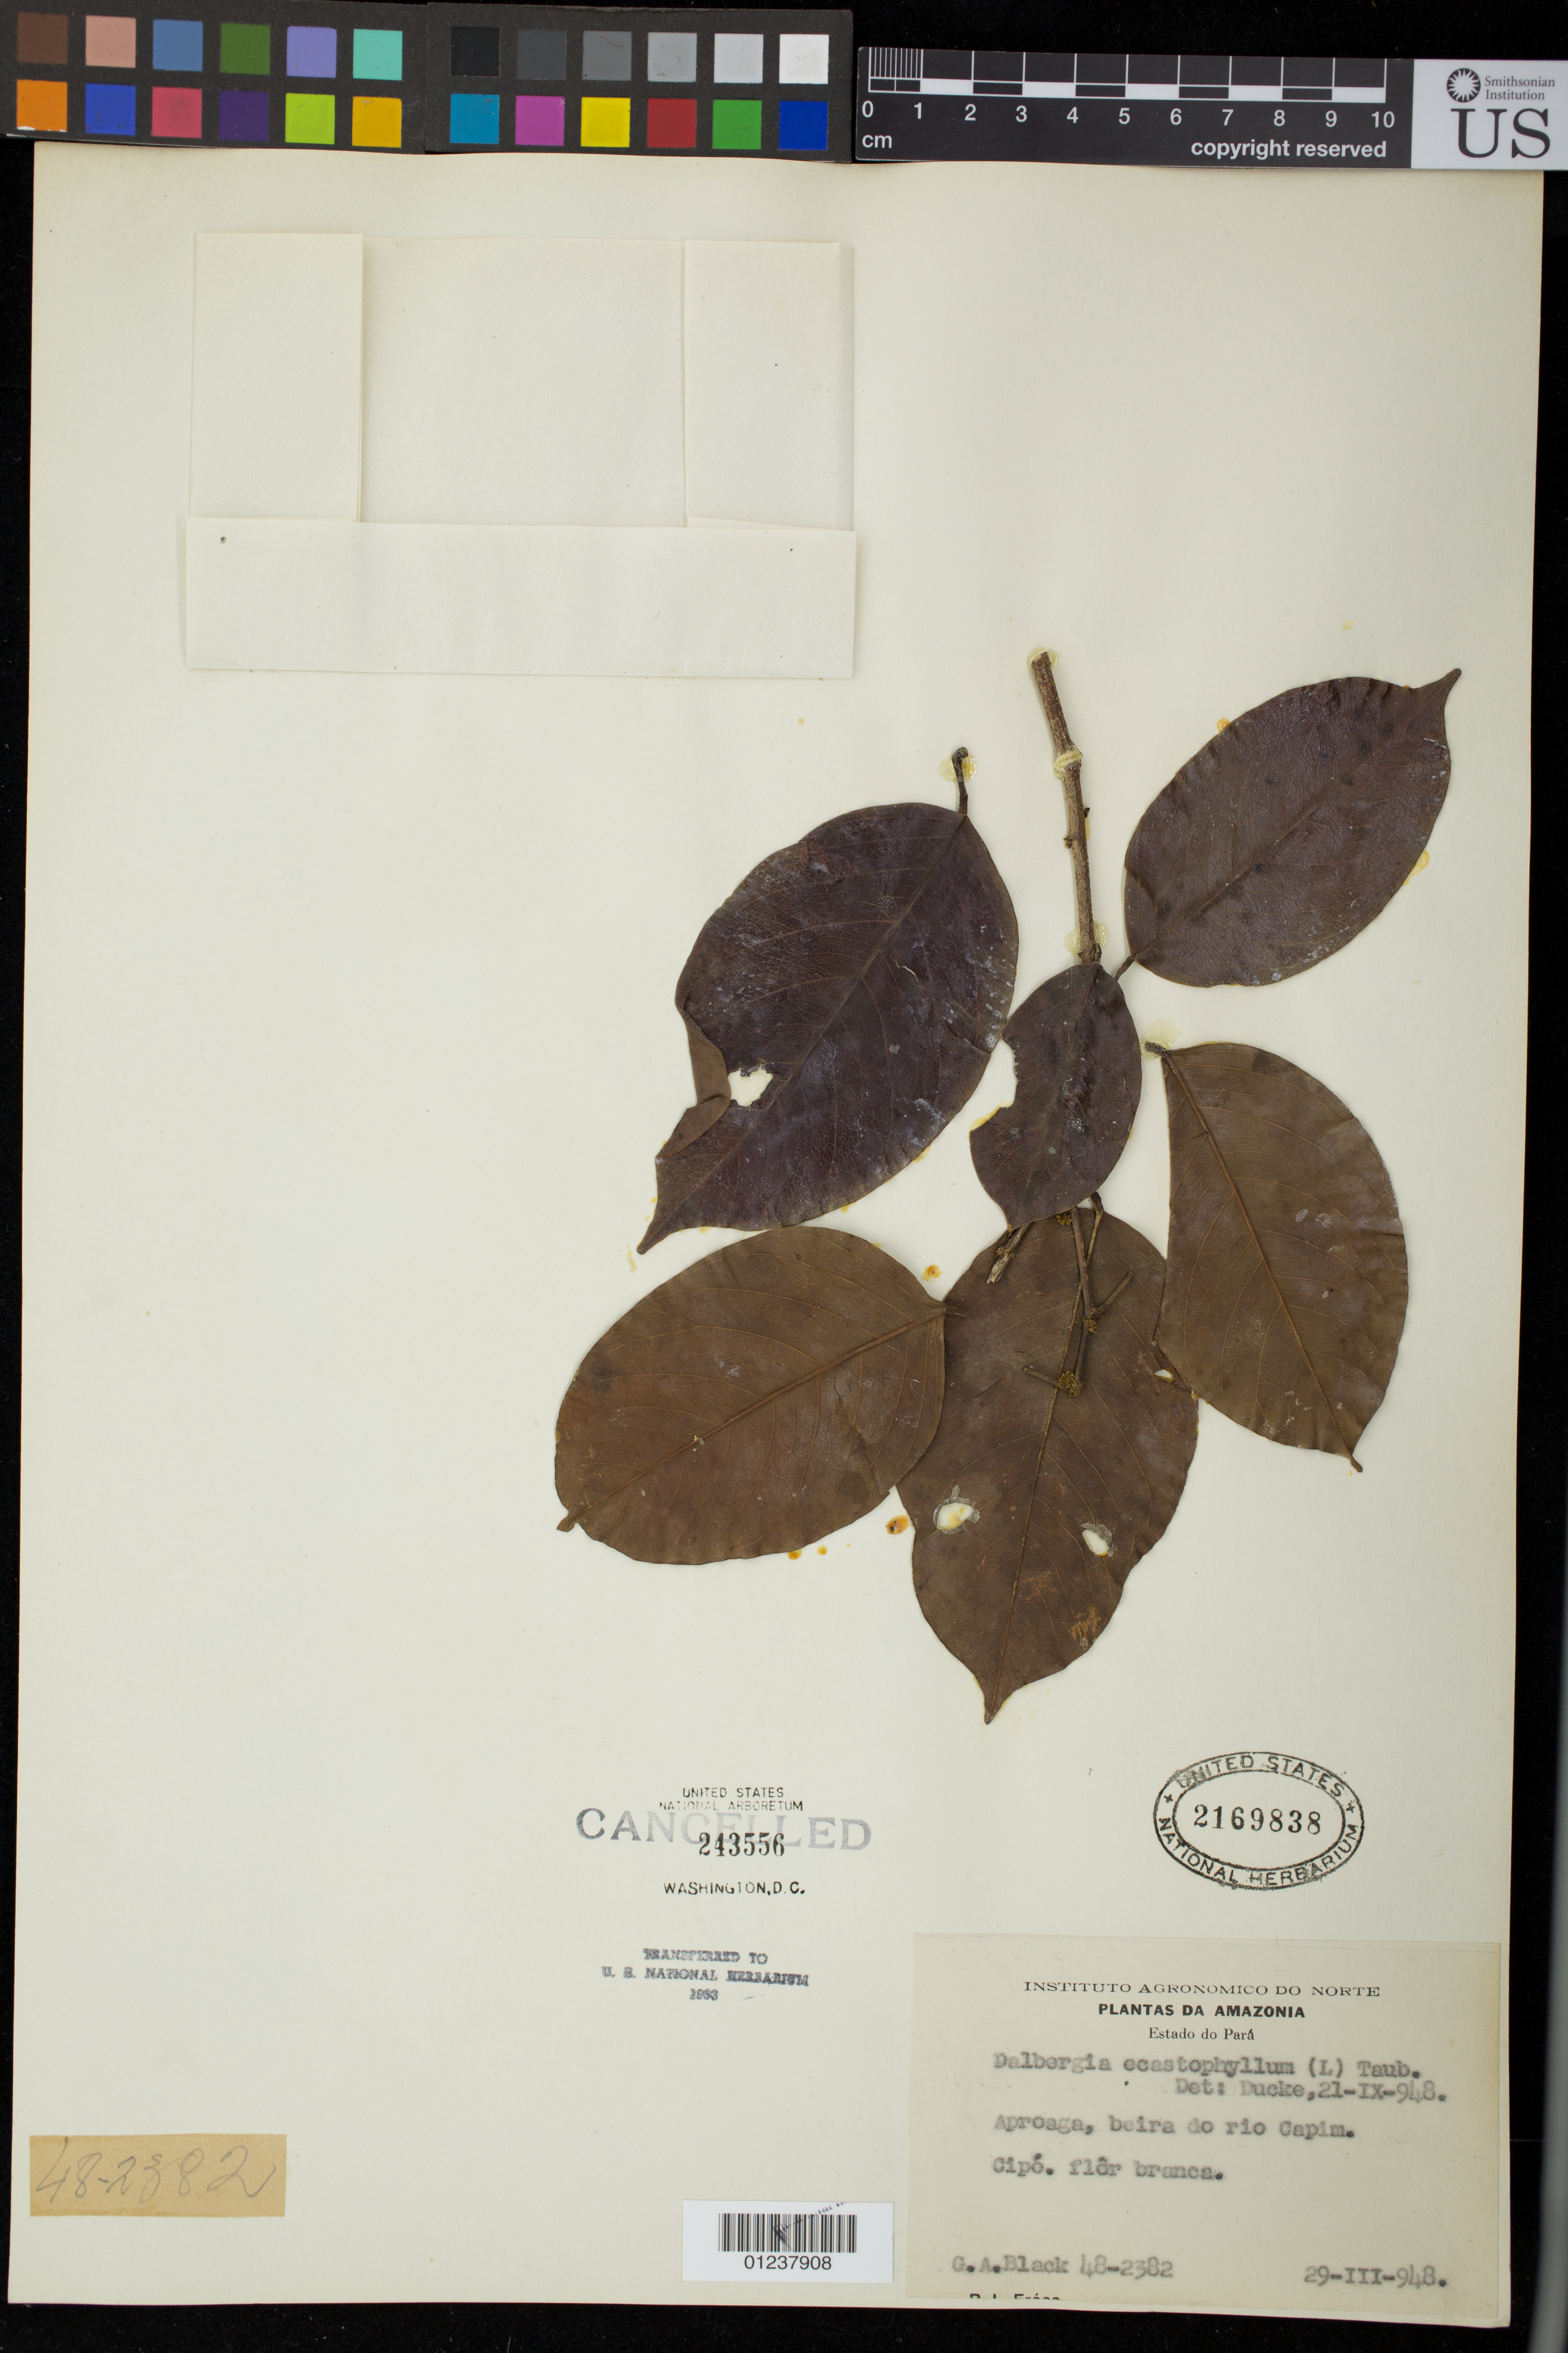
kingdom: Plantae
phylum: Tracheophyta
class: Magnoliopsida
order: Fabales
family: Fabaceae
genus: Dalbergia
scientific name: Dalbergia ecastaphyllum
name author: (L.) Taub.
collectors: G. A. Black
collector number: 48-2382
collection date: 1948-03-29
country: Brazil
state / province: Para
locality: Aproaga, beira do rio Capim.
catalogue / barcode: US 2169838